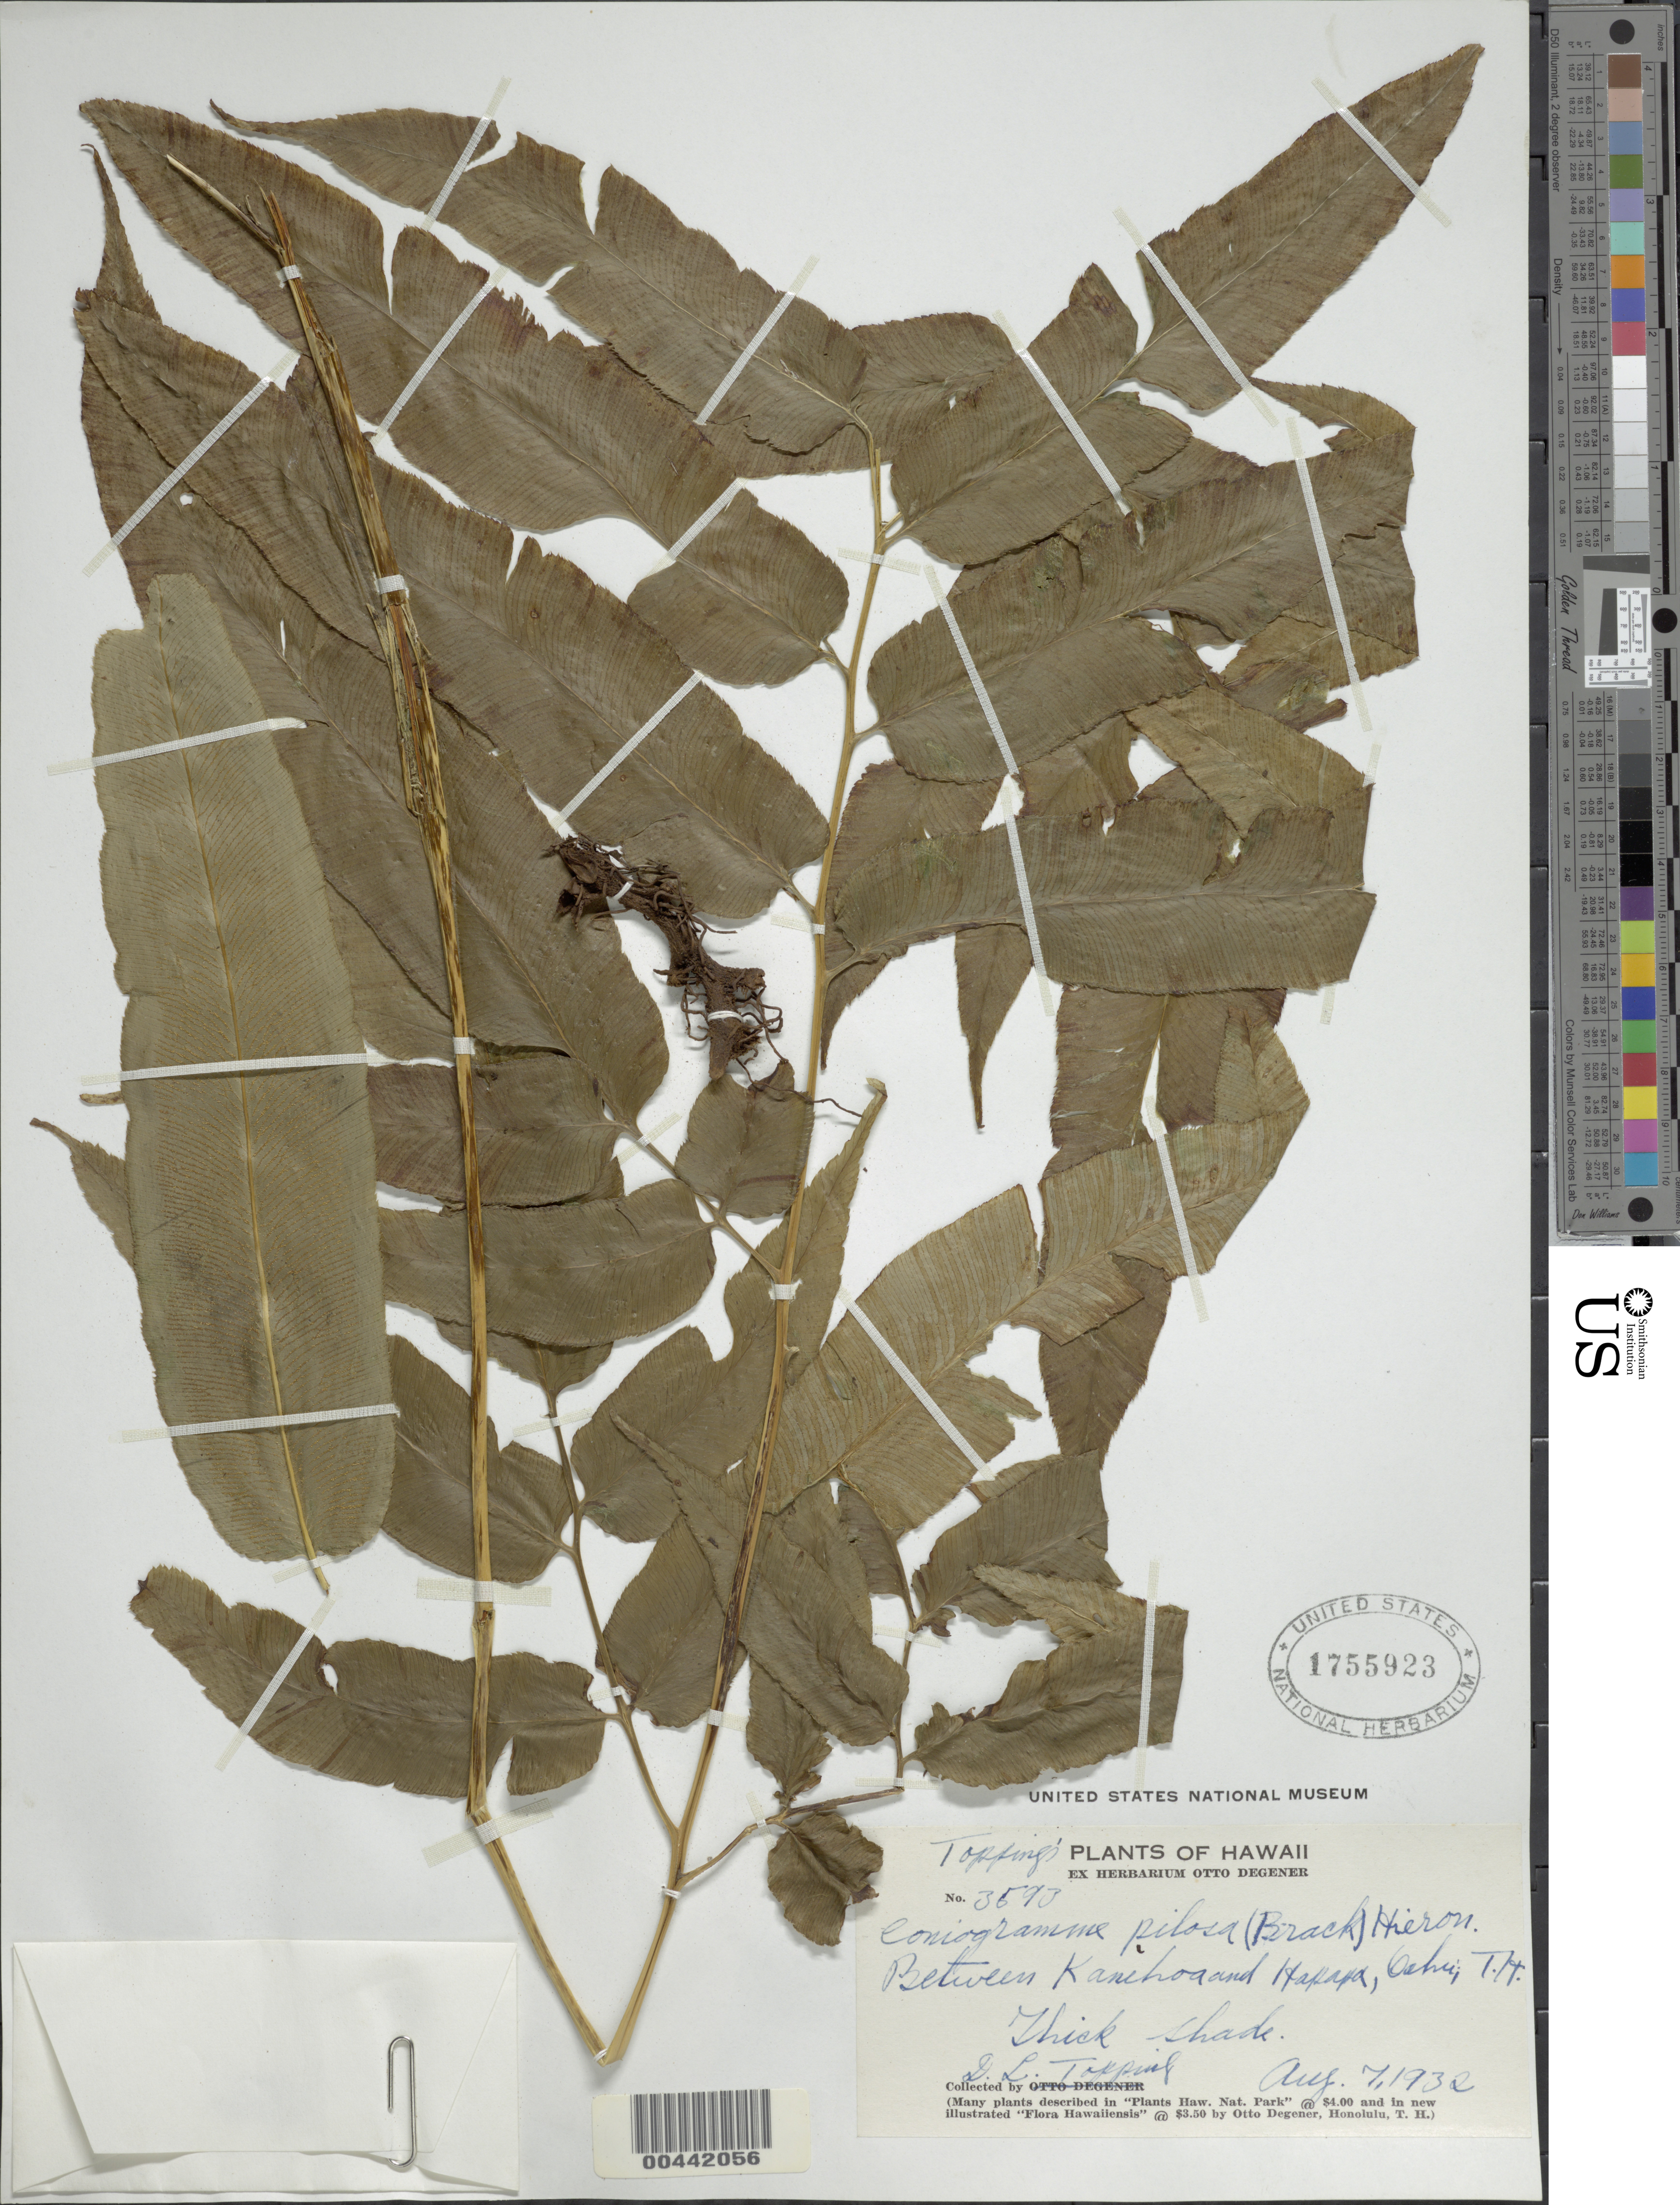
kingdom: Plantae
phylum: Tracheophyta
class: Polypodiopsida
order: Polypodiales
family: Pteridaceae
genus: Coniogramme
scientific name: Coniogramme pilosa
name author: (Brack.) Hieron.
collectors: D. L. Topping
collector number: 3593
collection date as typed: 7 Aug 1932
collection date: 1932-08-07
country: United States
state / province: Hawaii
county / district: Honolulu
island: Oahu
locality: Between Kanihoa and Hapapa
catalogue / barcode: US 1755923